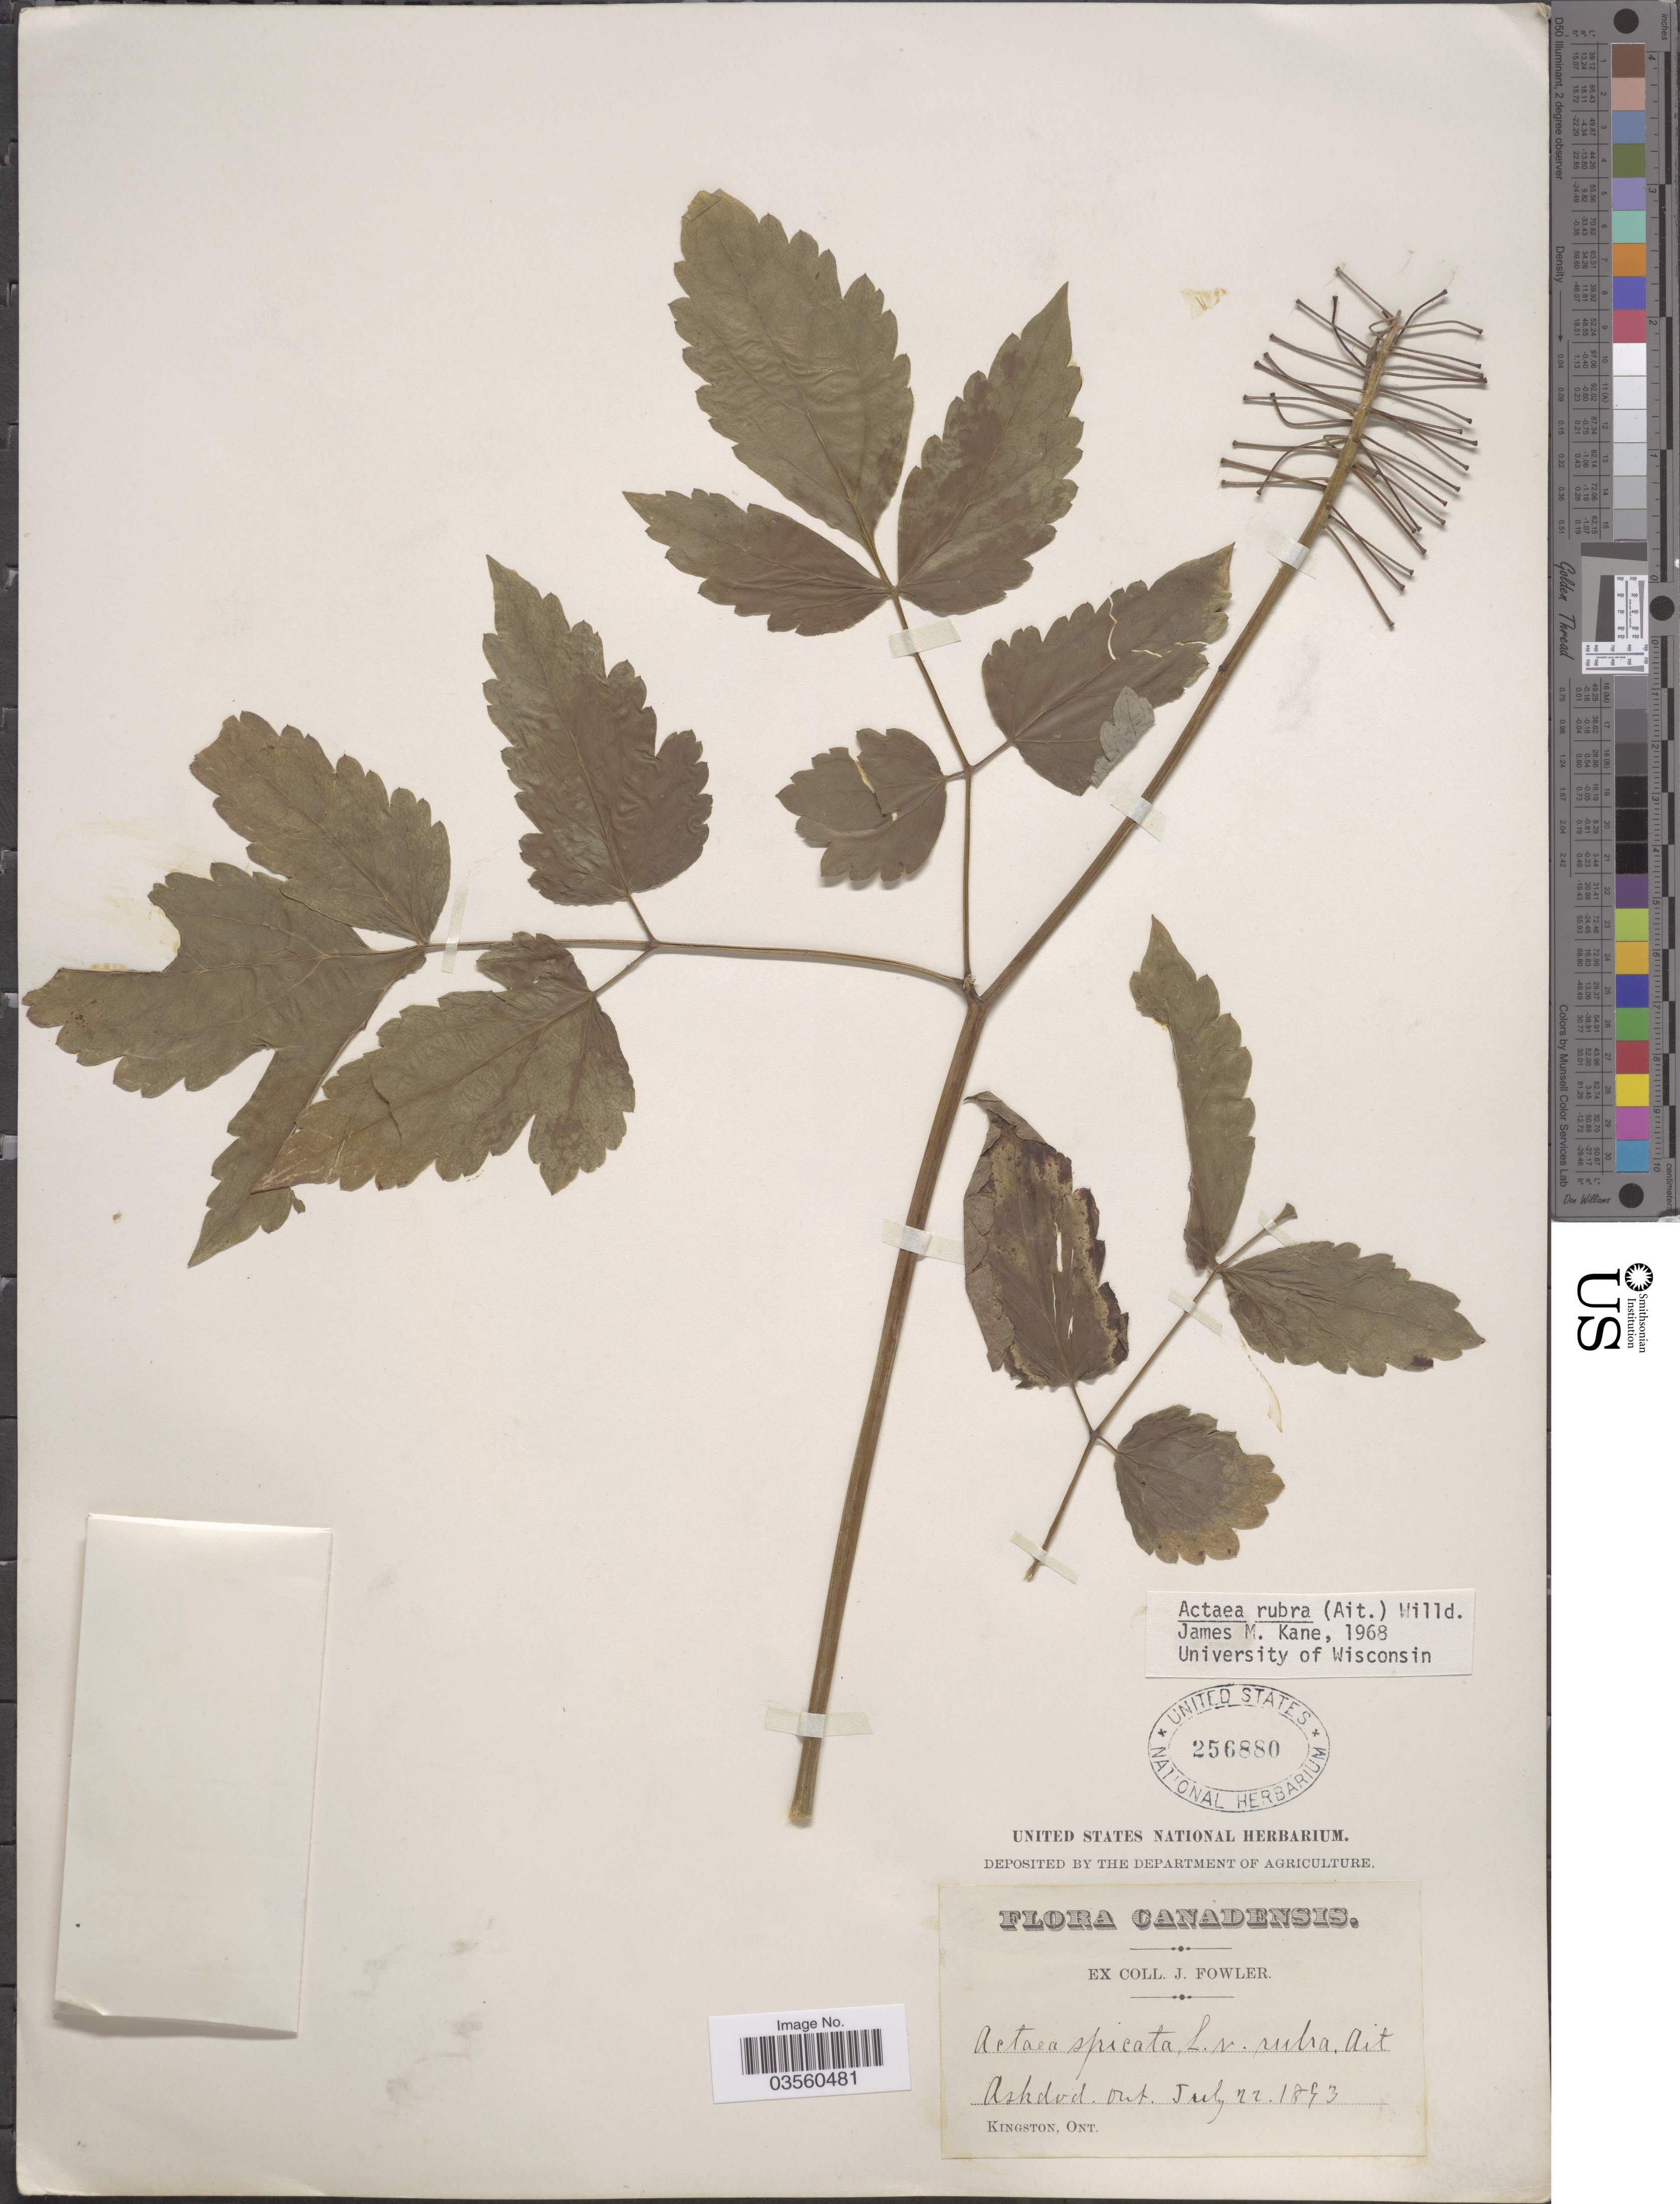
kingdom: Plantae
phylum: Tracheophyta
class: Magnoliopsida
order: Ranunculales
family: Ranunculaceae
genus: Actaea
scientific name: Actaea rubra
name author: (Aiton) Willd.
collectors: J. Fowler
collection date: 1893-07-22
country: Canada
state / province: Ontario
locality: Ashdod.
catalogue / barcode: US 256880